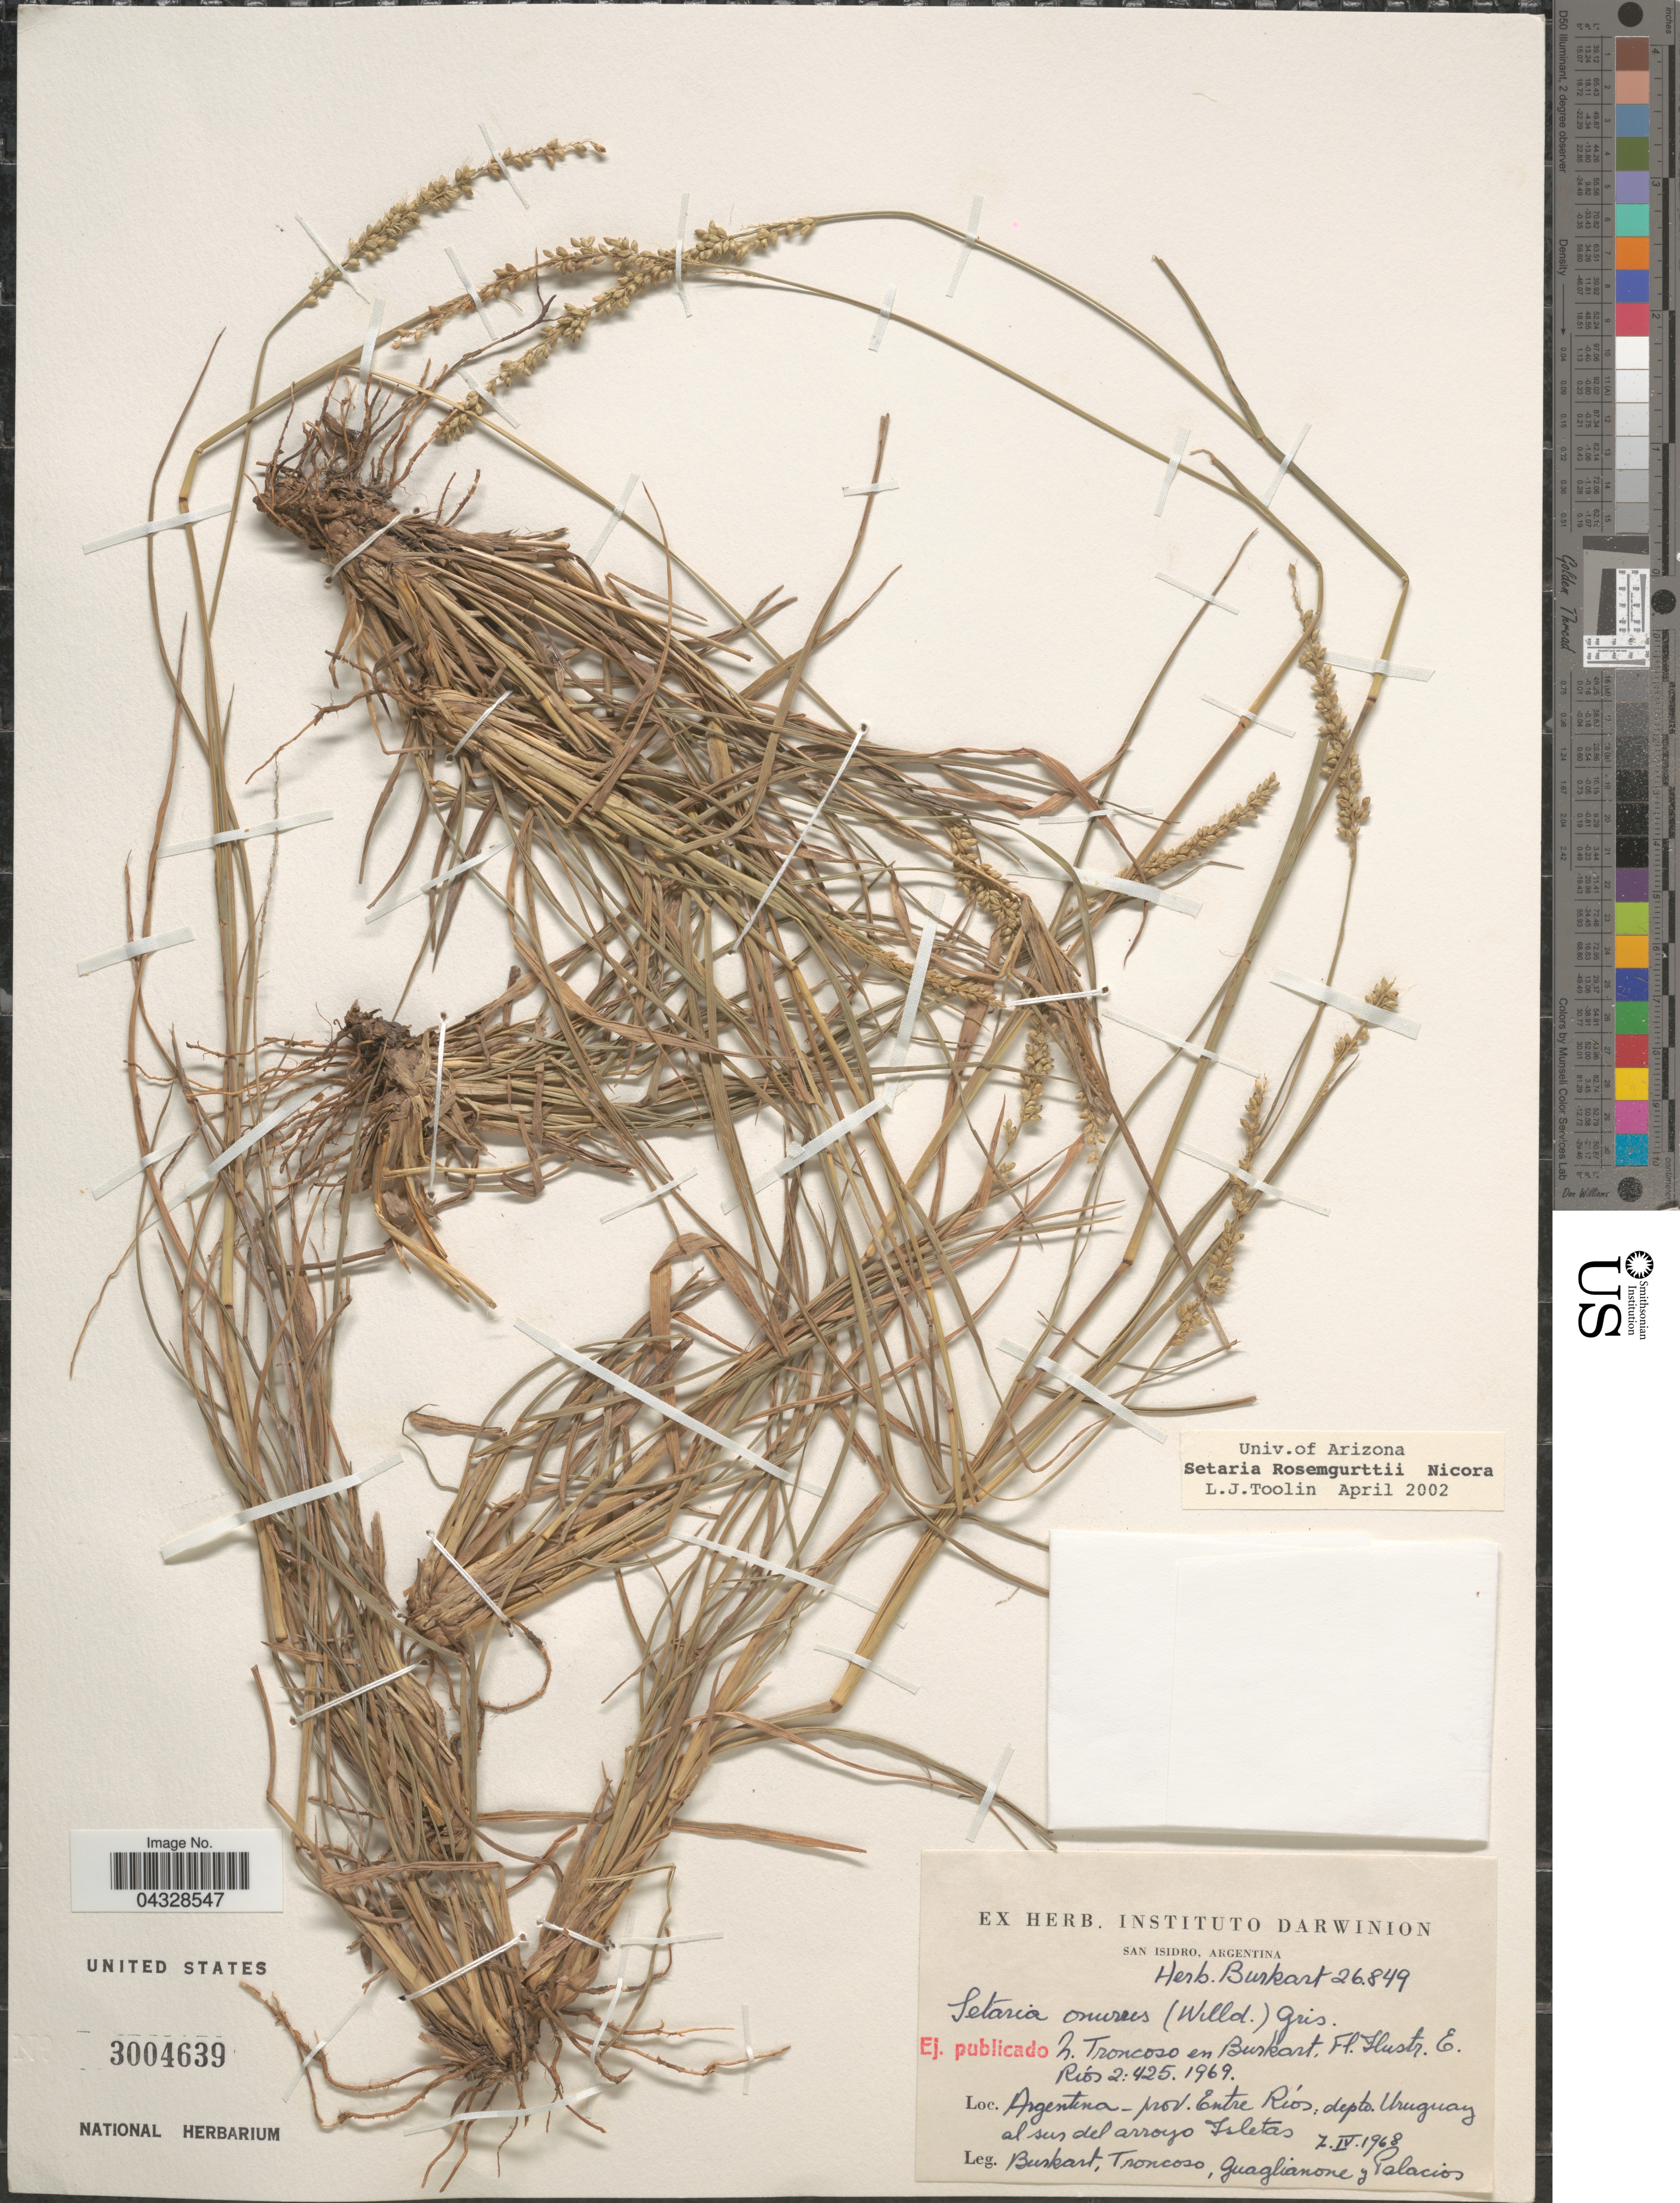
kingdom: Plantae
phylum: Tracheophyta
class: Liliopsida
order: Poales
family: Poaceae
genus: Setaria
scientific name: Setaria rosengurttii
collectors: -- Burkart, Troncoso, Guaglianone & Palacios, --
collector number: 26849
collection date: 1968-04-07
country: Argentina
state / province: Entre Rios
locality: Depto. Uruguay al sur del arroyo Isletas.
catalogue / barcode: US 3004639